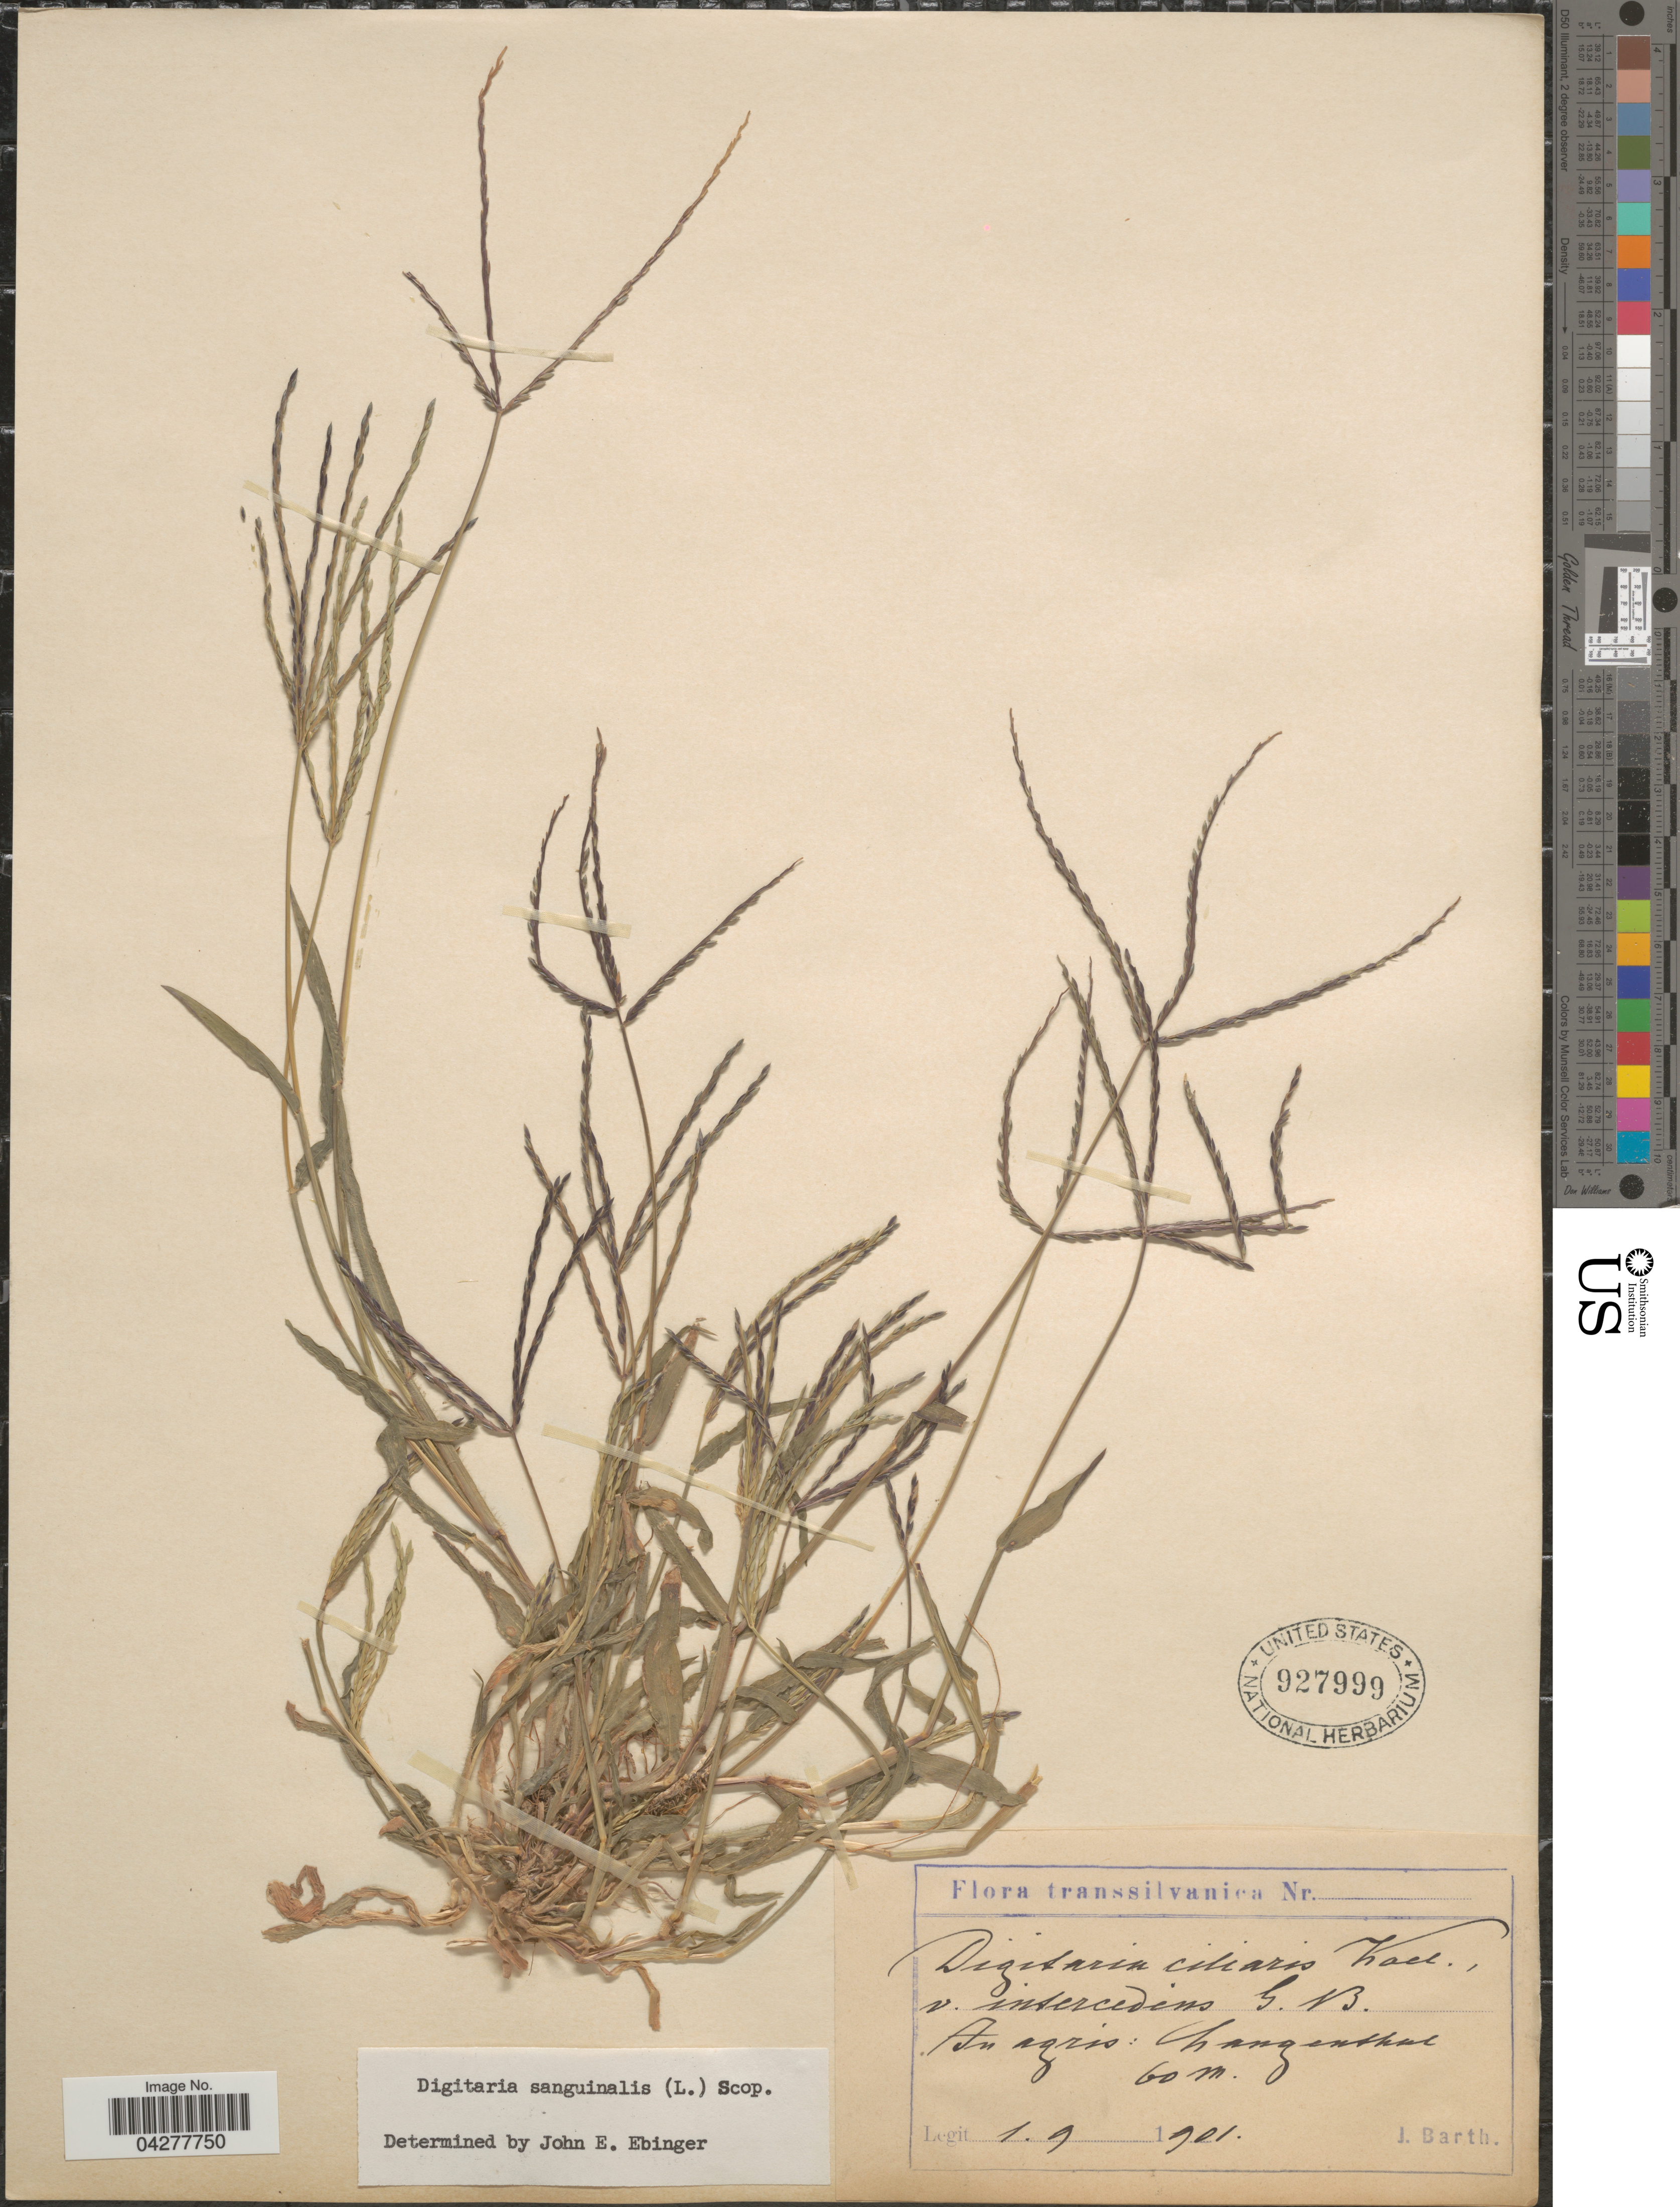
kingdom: Plantae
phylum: Tracheophyta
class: Liliopsida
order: Poales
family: Poaceae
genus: Digitaria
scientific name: Digitaria sanguinalis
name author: (L.) Scop.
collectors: J. Barth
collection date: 1901-09-01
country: Romania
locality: Transsilvanica. In agrics: Changenthal.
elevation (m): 60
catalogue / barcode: US 927999